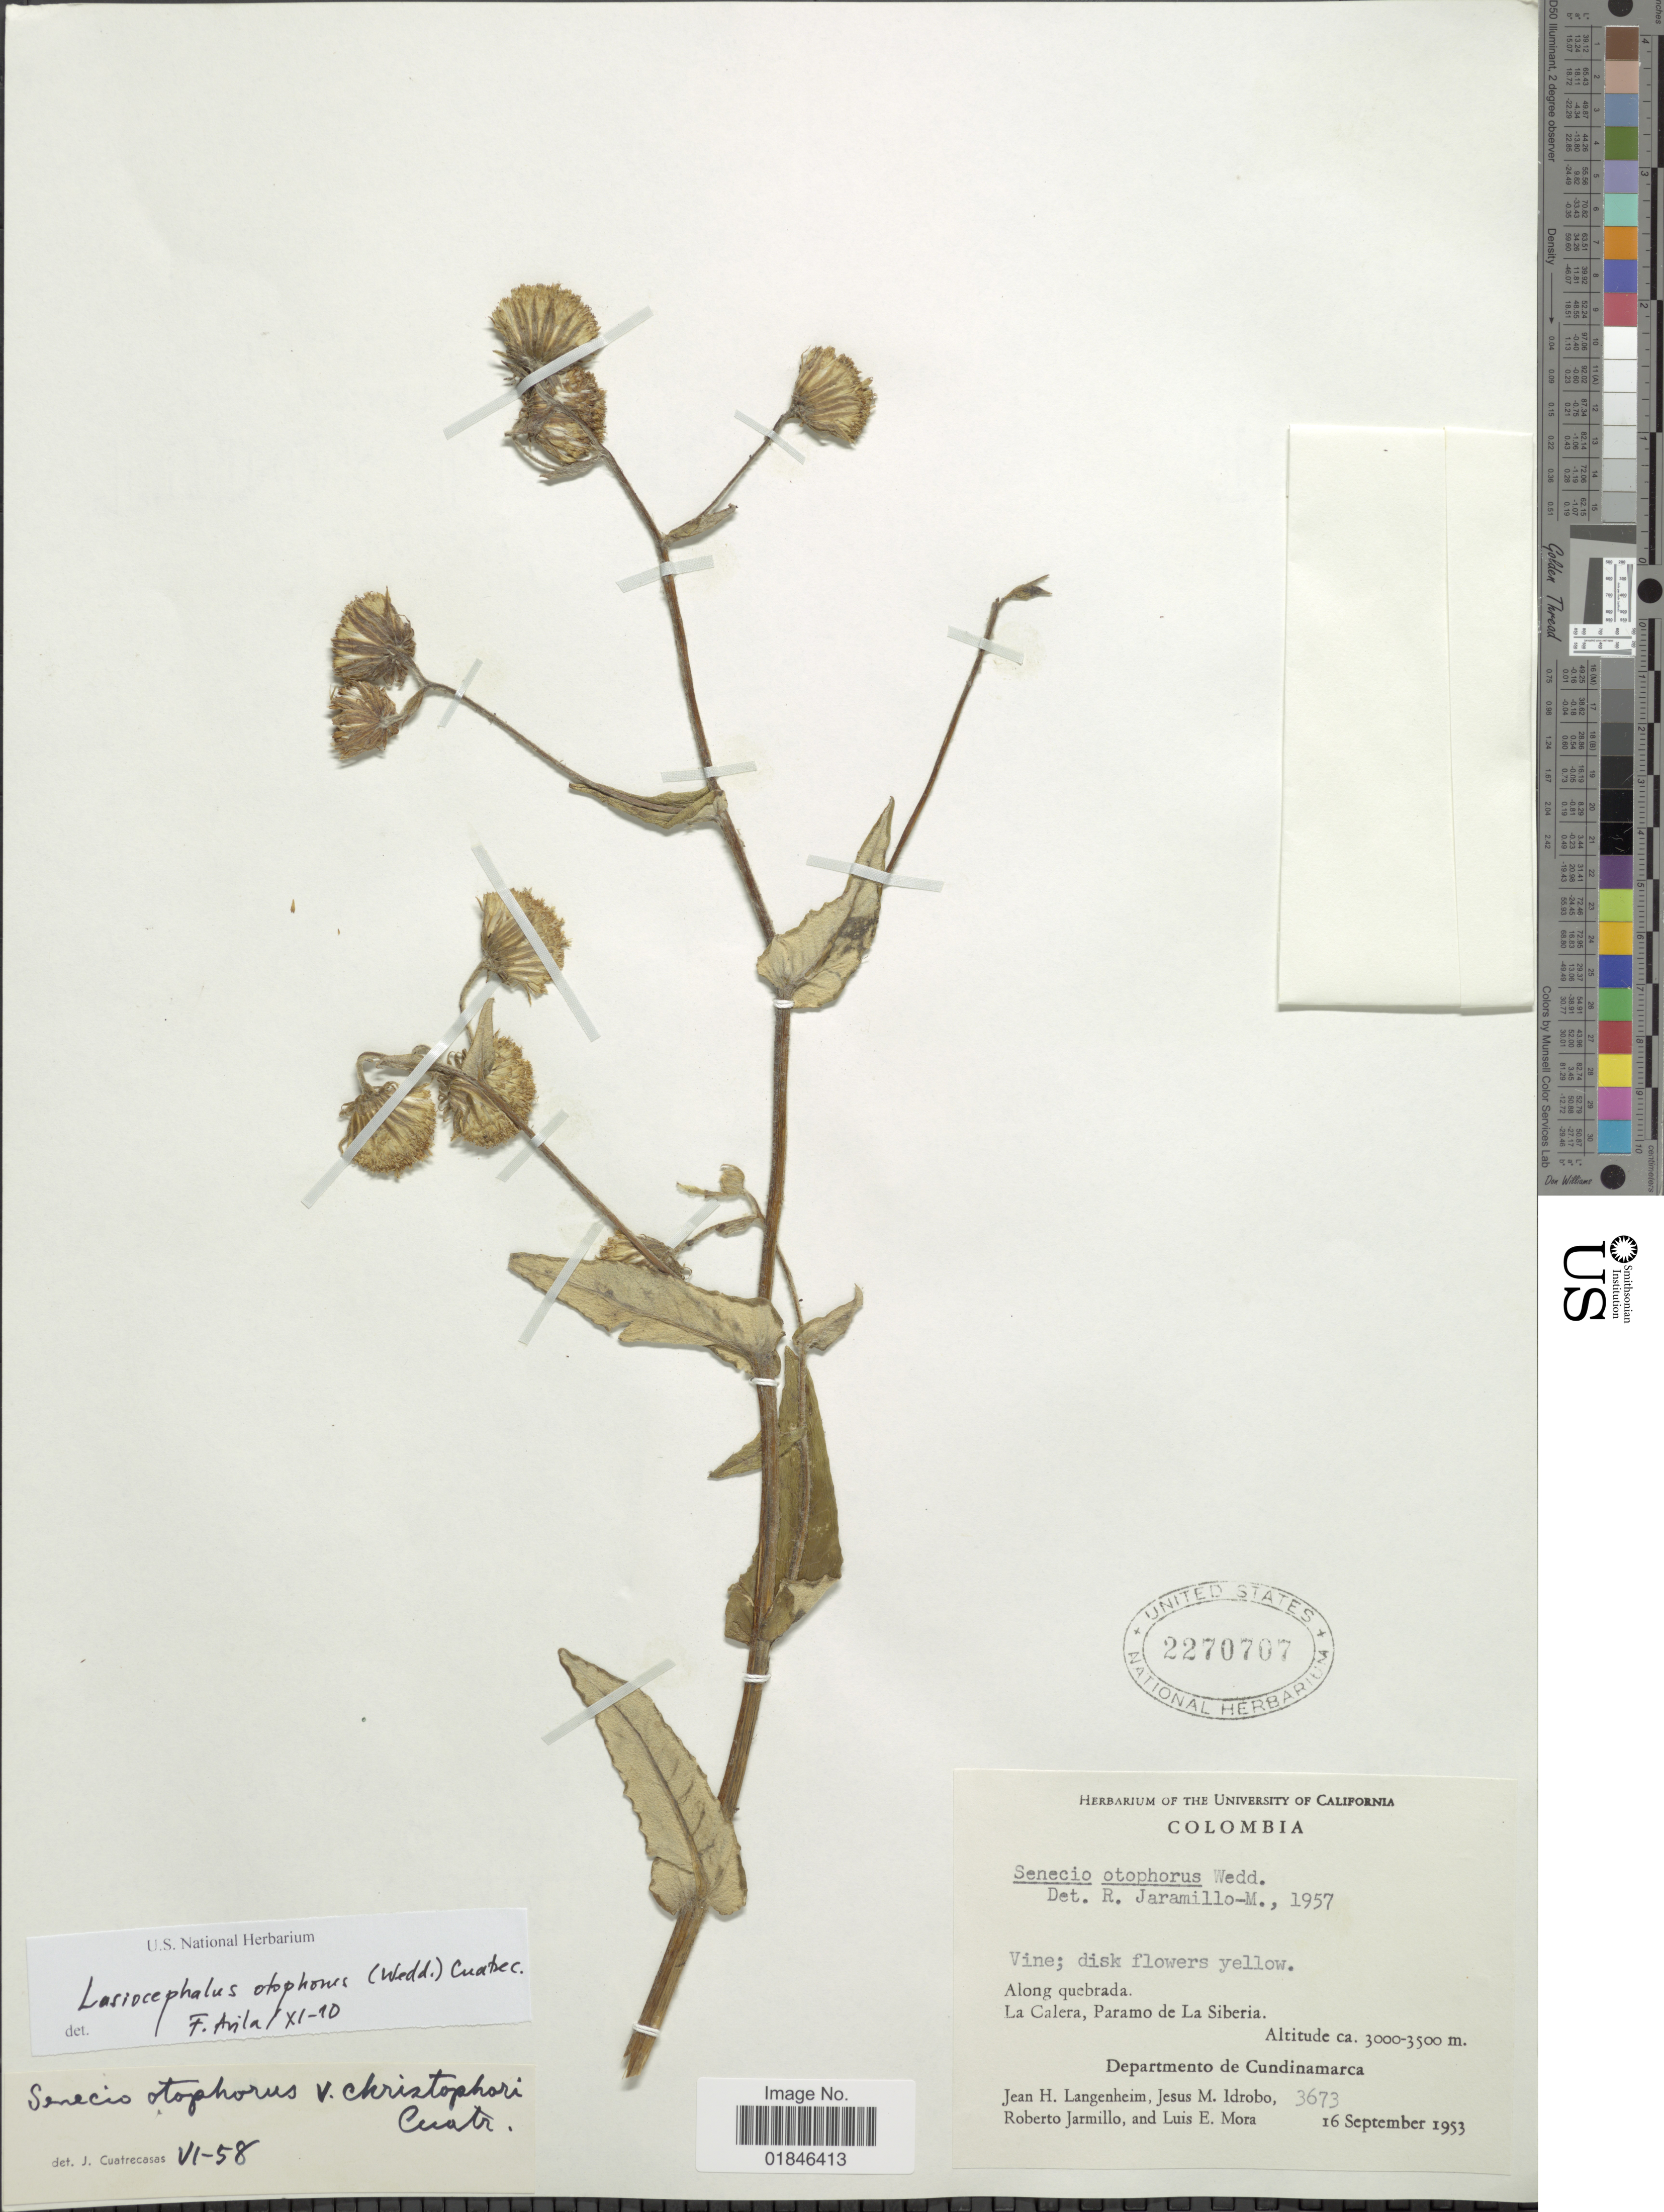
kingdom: Plantae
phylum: Tracheophyta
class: Magnoliopsida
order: Asterales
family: Asteraceae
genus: Senecio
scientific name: Senecio otophorus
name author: Wedd.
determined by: Salomon, Luciana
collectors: J. H. Langenheim, J. M. Idrobo, R. Jaramillo M. & L. E. Mora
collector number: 3673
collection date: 1953-09-16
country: Colombia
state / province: Cundinamarca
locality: Departamento de Cundinamarca, Along quebrada, La Calera, Paramo de La Siberia.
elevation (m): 3000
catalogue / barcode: US 2270707